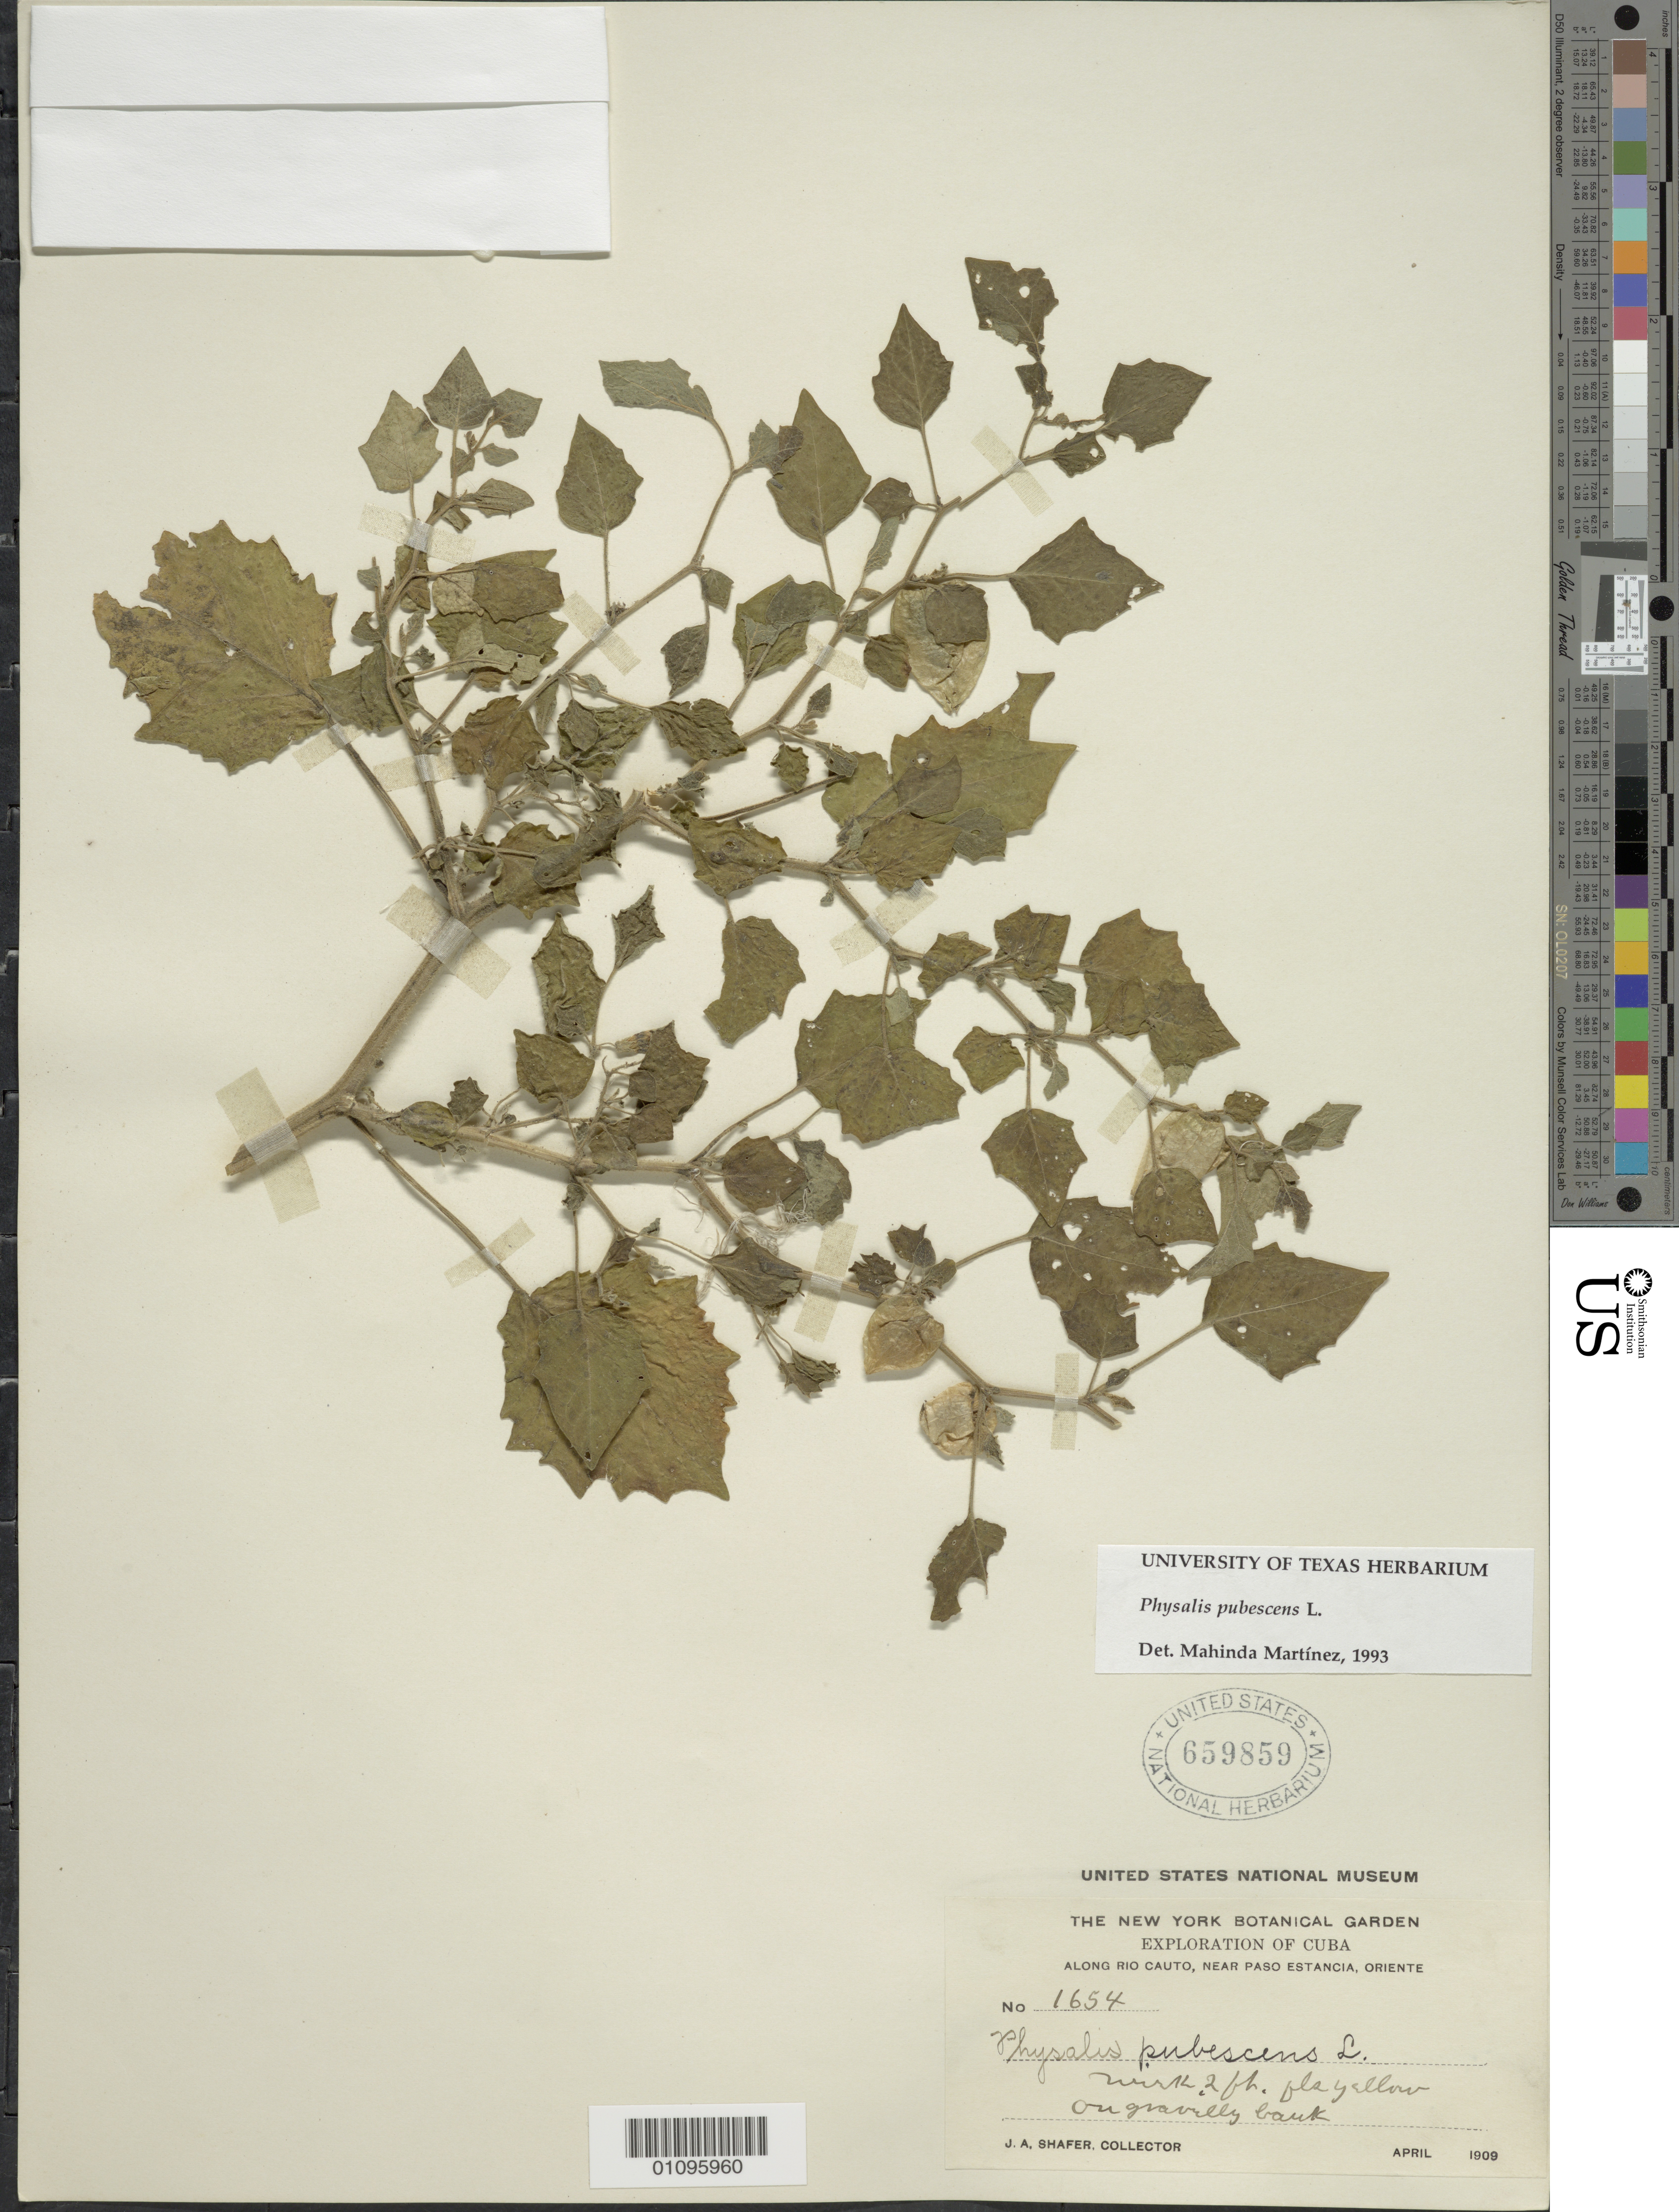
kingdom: Plantae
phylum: Tracheophyta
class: Magnoliopsida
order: Solanales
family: Solanaceae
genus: Physalis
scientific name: Physalis pubescens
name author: L.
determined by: Martinez, M.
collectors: J. A. Shafer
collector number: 1654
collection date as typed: Apr 1909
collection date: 1909-04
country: Cuba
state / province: Granma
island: Cuba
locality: Río Cauto, near Paso Estancia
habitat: On gravelly bank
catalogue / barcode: US 659859